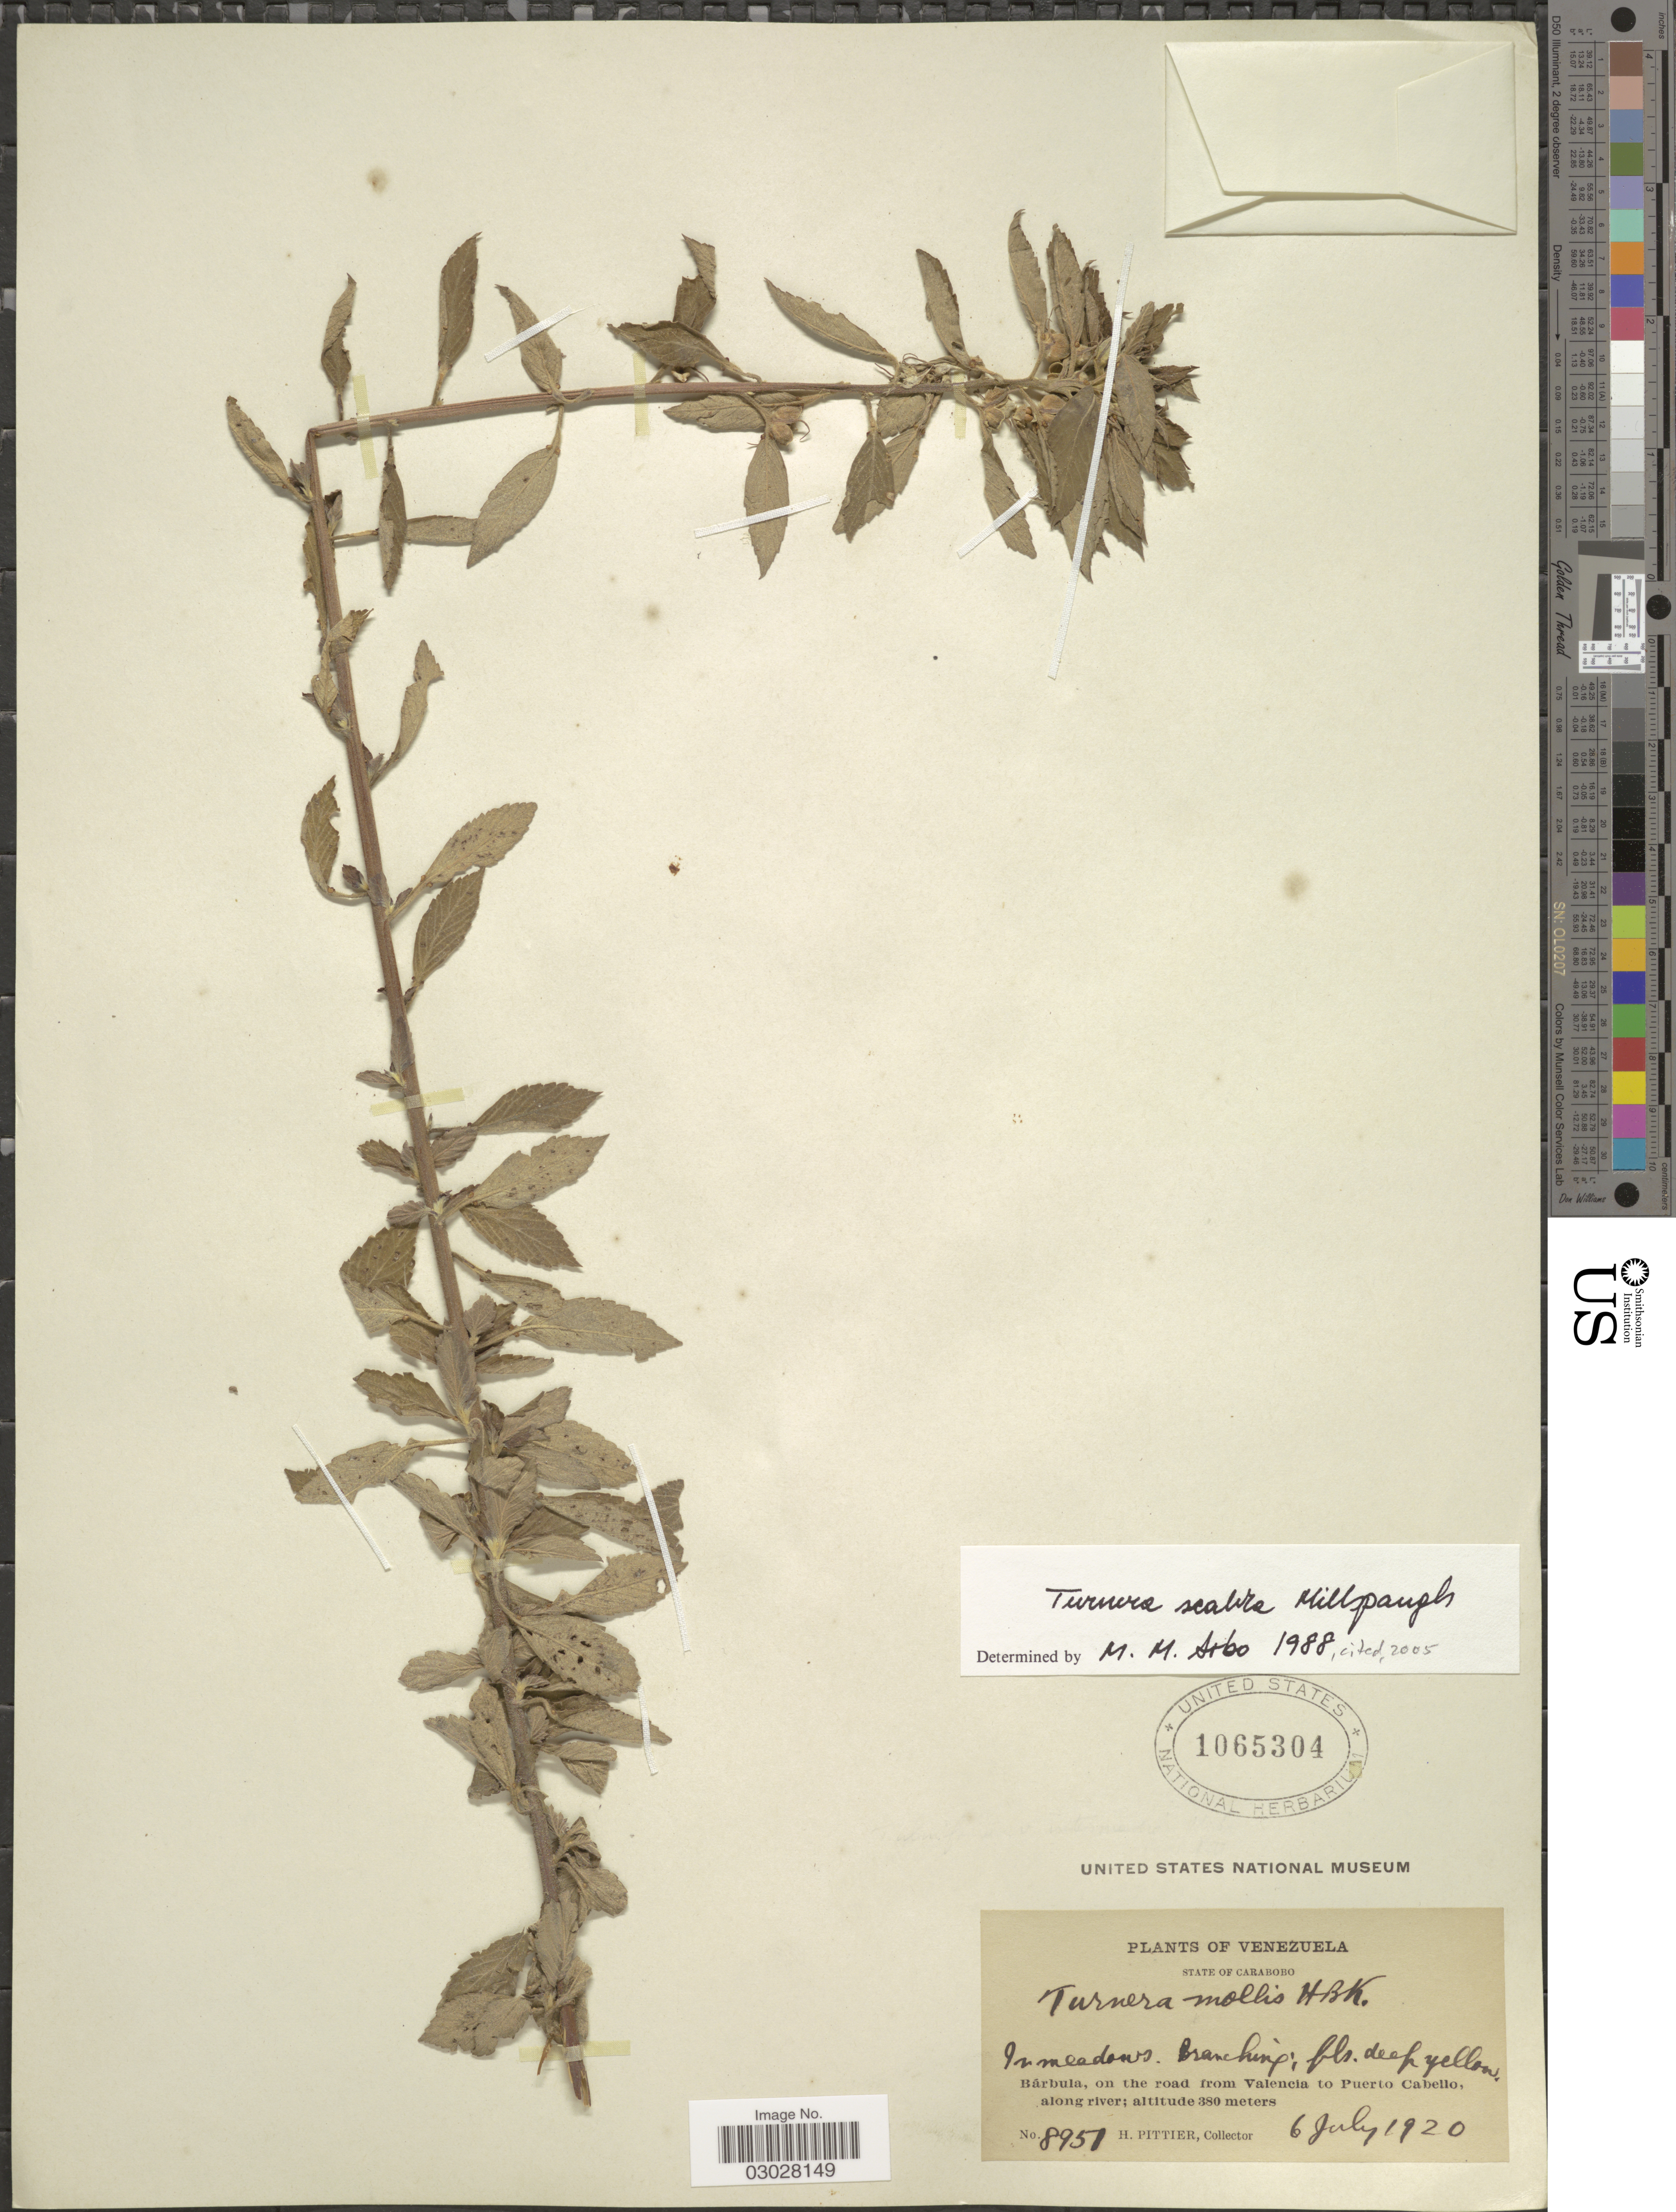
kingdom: Plantae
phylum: Tracheophyta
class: Magnoliopsida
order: Malpighiales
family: Turneraceae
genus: Turnera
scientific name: Turnera scabra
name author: Millsp.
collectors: H. F. Pittier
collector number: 8951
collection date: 1920-07-06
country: Venezuela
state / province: Carabobo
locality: State of Carabobo. Barbula, on the road from Valencia to Puerto Cabello.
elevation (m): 380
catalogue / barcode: US 1065304